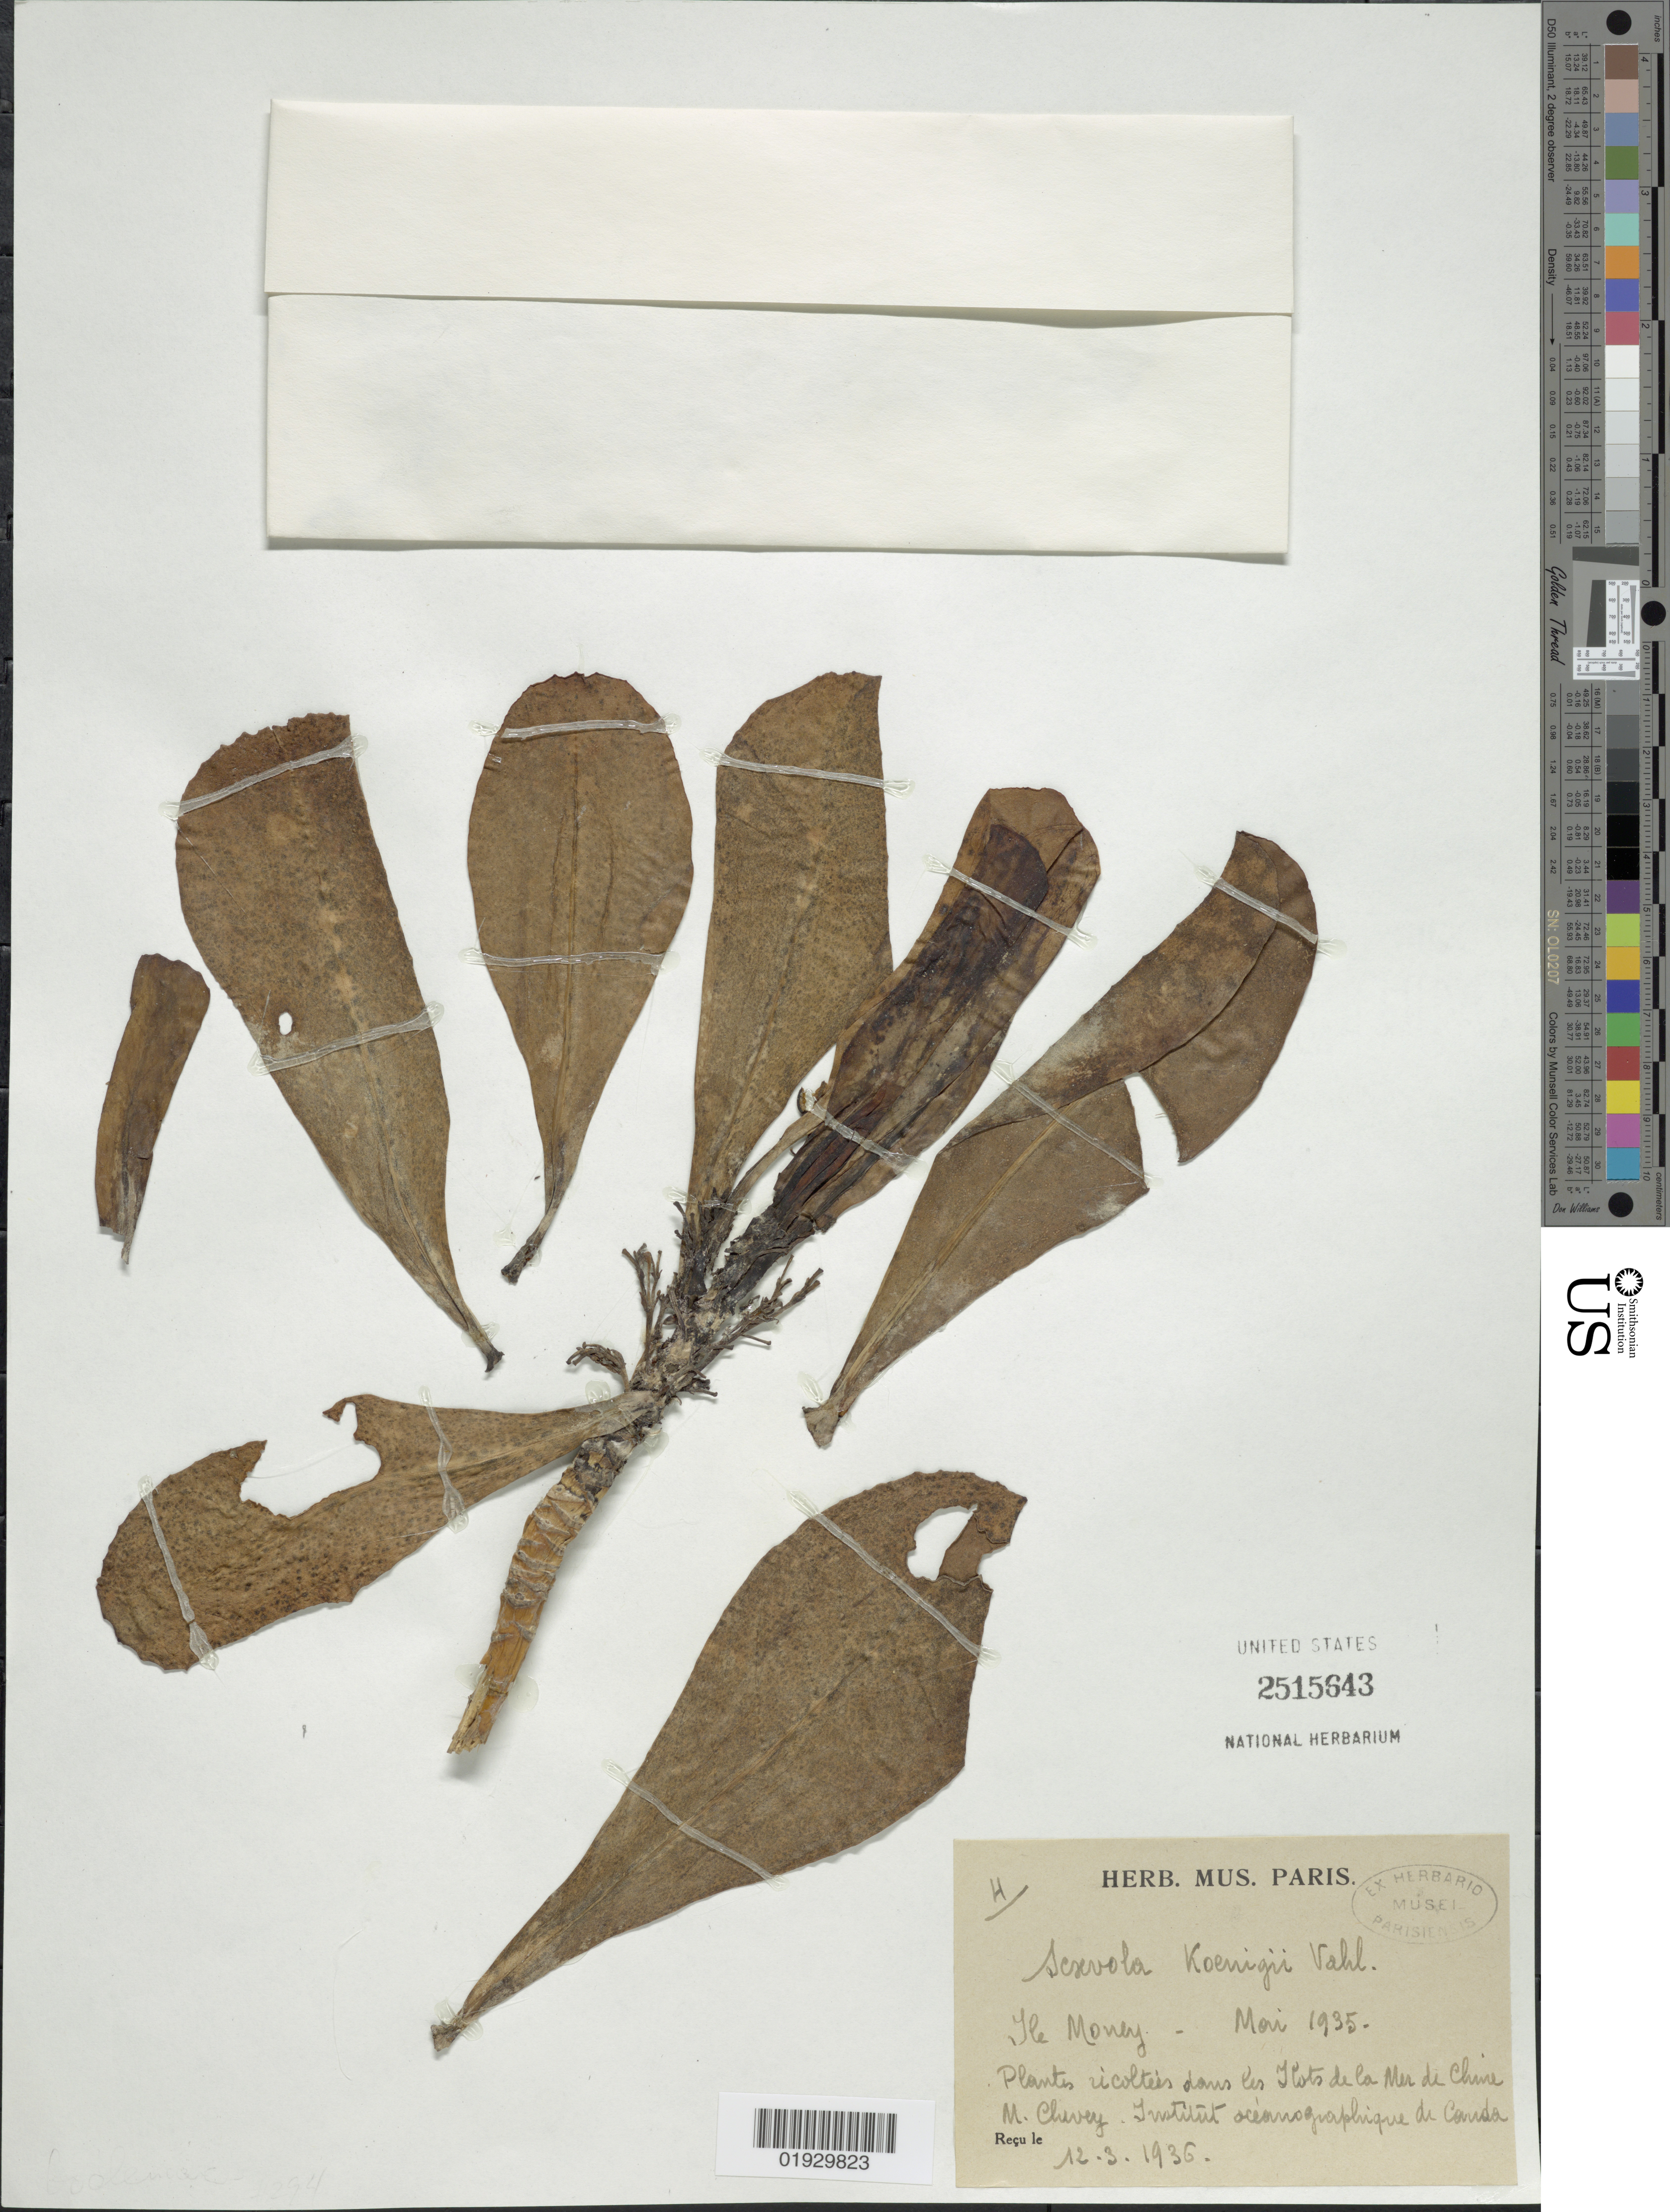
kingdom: Plantae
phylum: Tracheophyta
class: Magnoliopsida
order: Asterales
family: Goodeniaceae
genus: Scaevola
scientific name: Scaevola taccada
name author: (Gaertn.) Roxb.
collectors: ex herb. Mus. Paris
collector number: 4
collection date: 1935-04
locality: Ile Money. Plantes récoltées dans les Ilots de la Mer de Chine M. Chevey.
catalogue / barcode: US 2515643